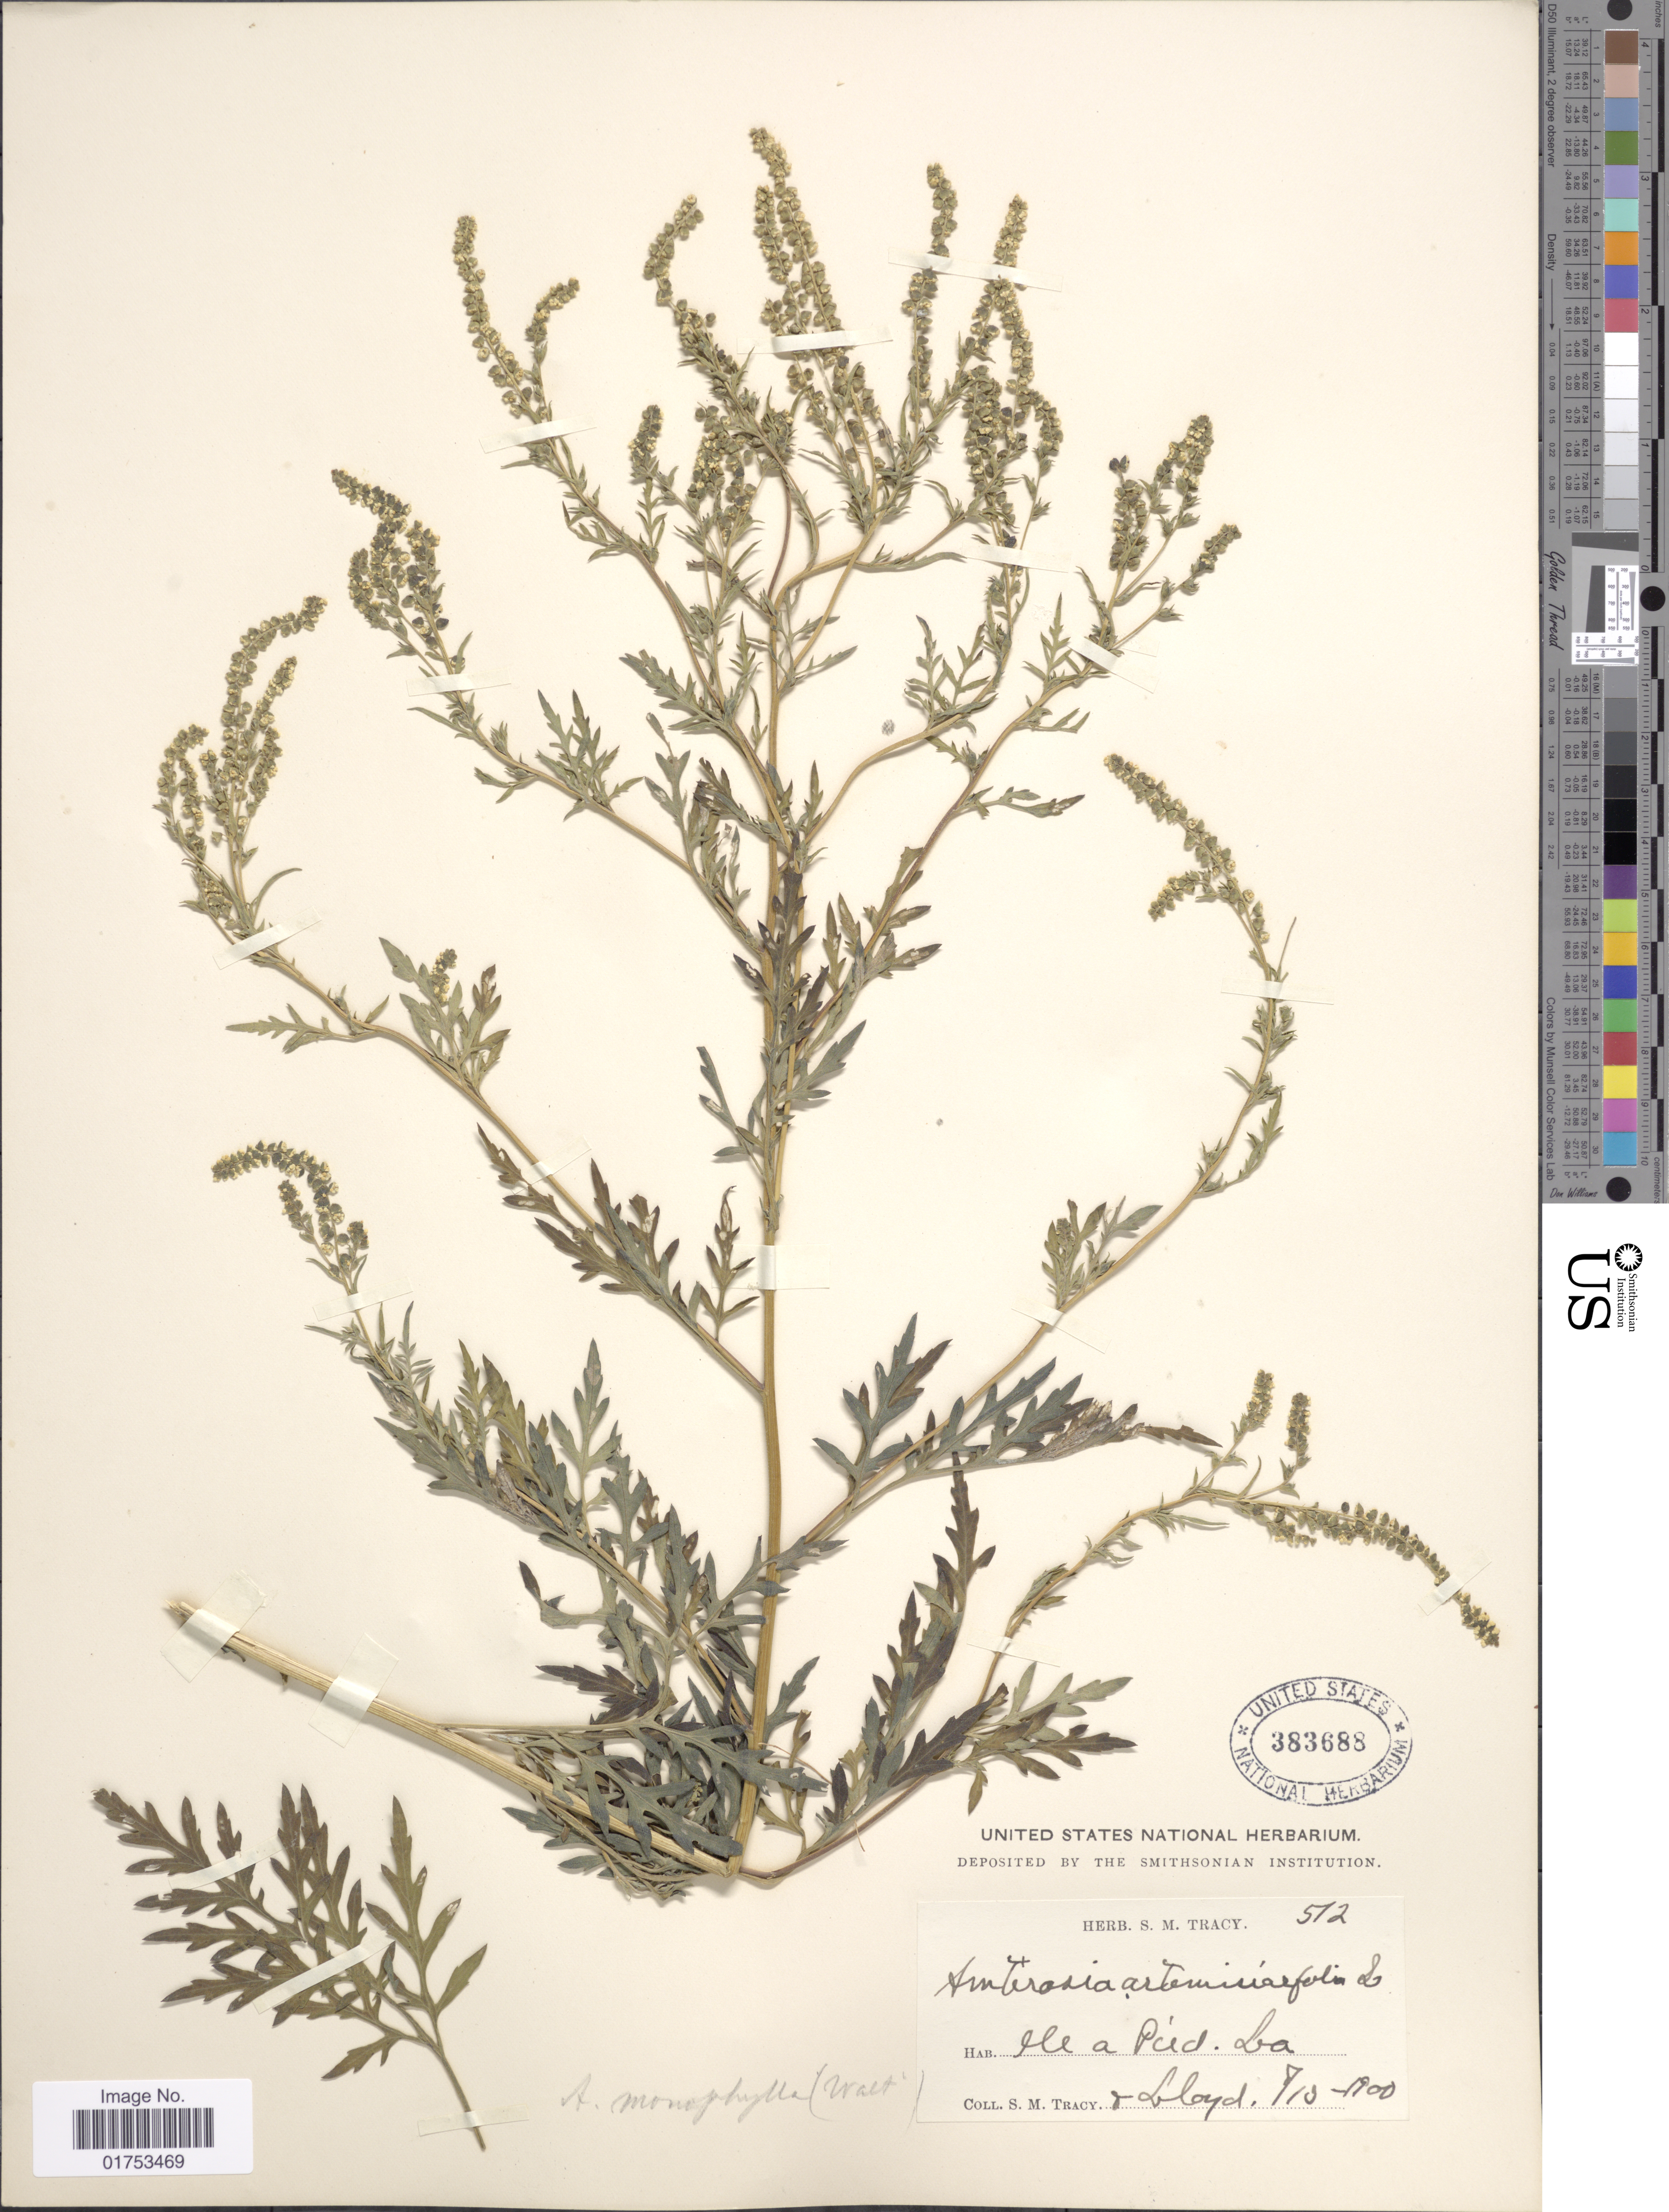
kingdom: Plantae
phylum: Tracheophyta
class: Magnoliopsida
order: Asterales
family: Asteraceae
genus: Ambrosia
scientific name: Ambrosia monophylla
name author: (Walter) Rydb.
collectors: S. M. Tracy & -- Lloyd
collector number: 512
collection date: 1900-07-13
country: United States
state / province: Louisiana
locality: Ile a Pied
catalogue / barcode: US 383688